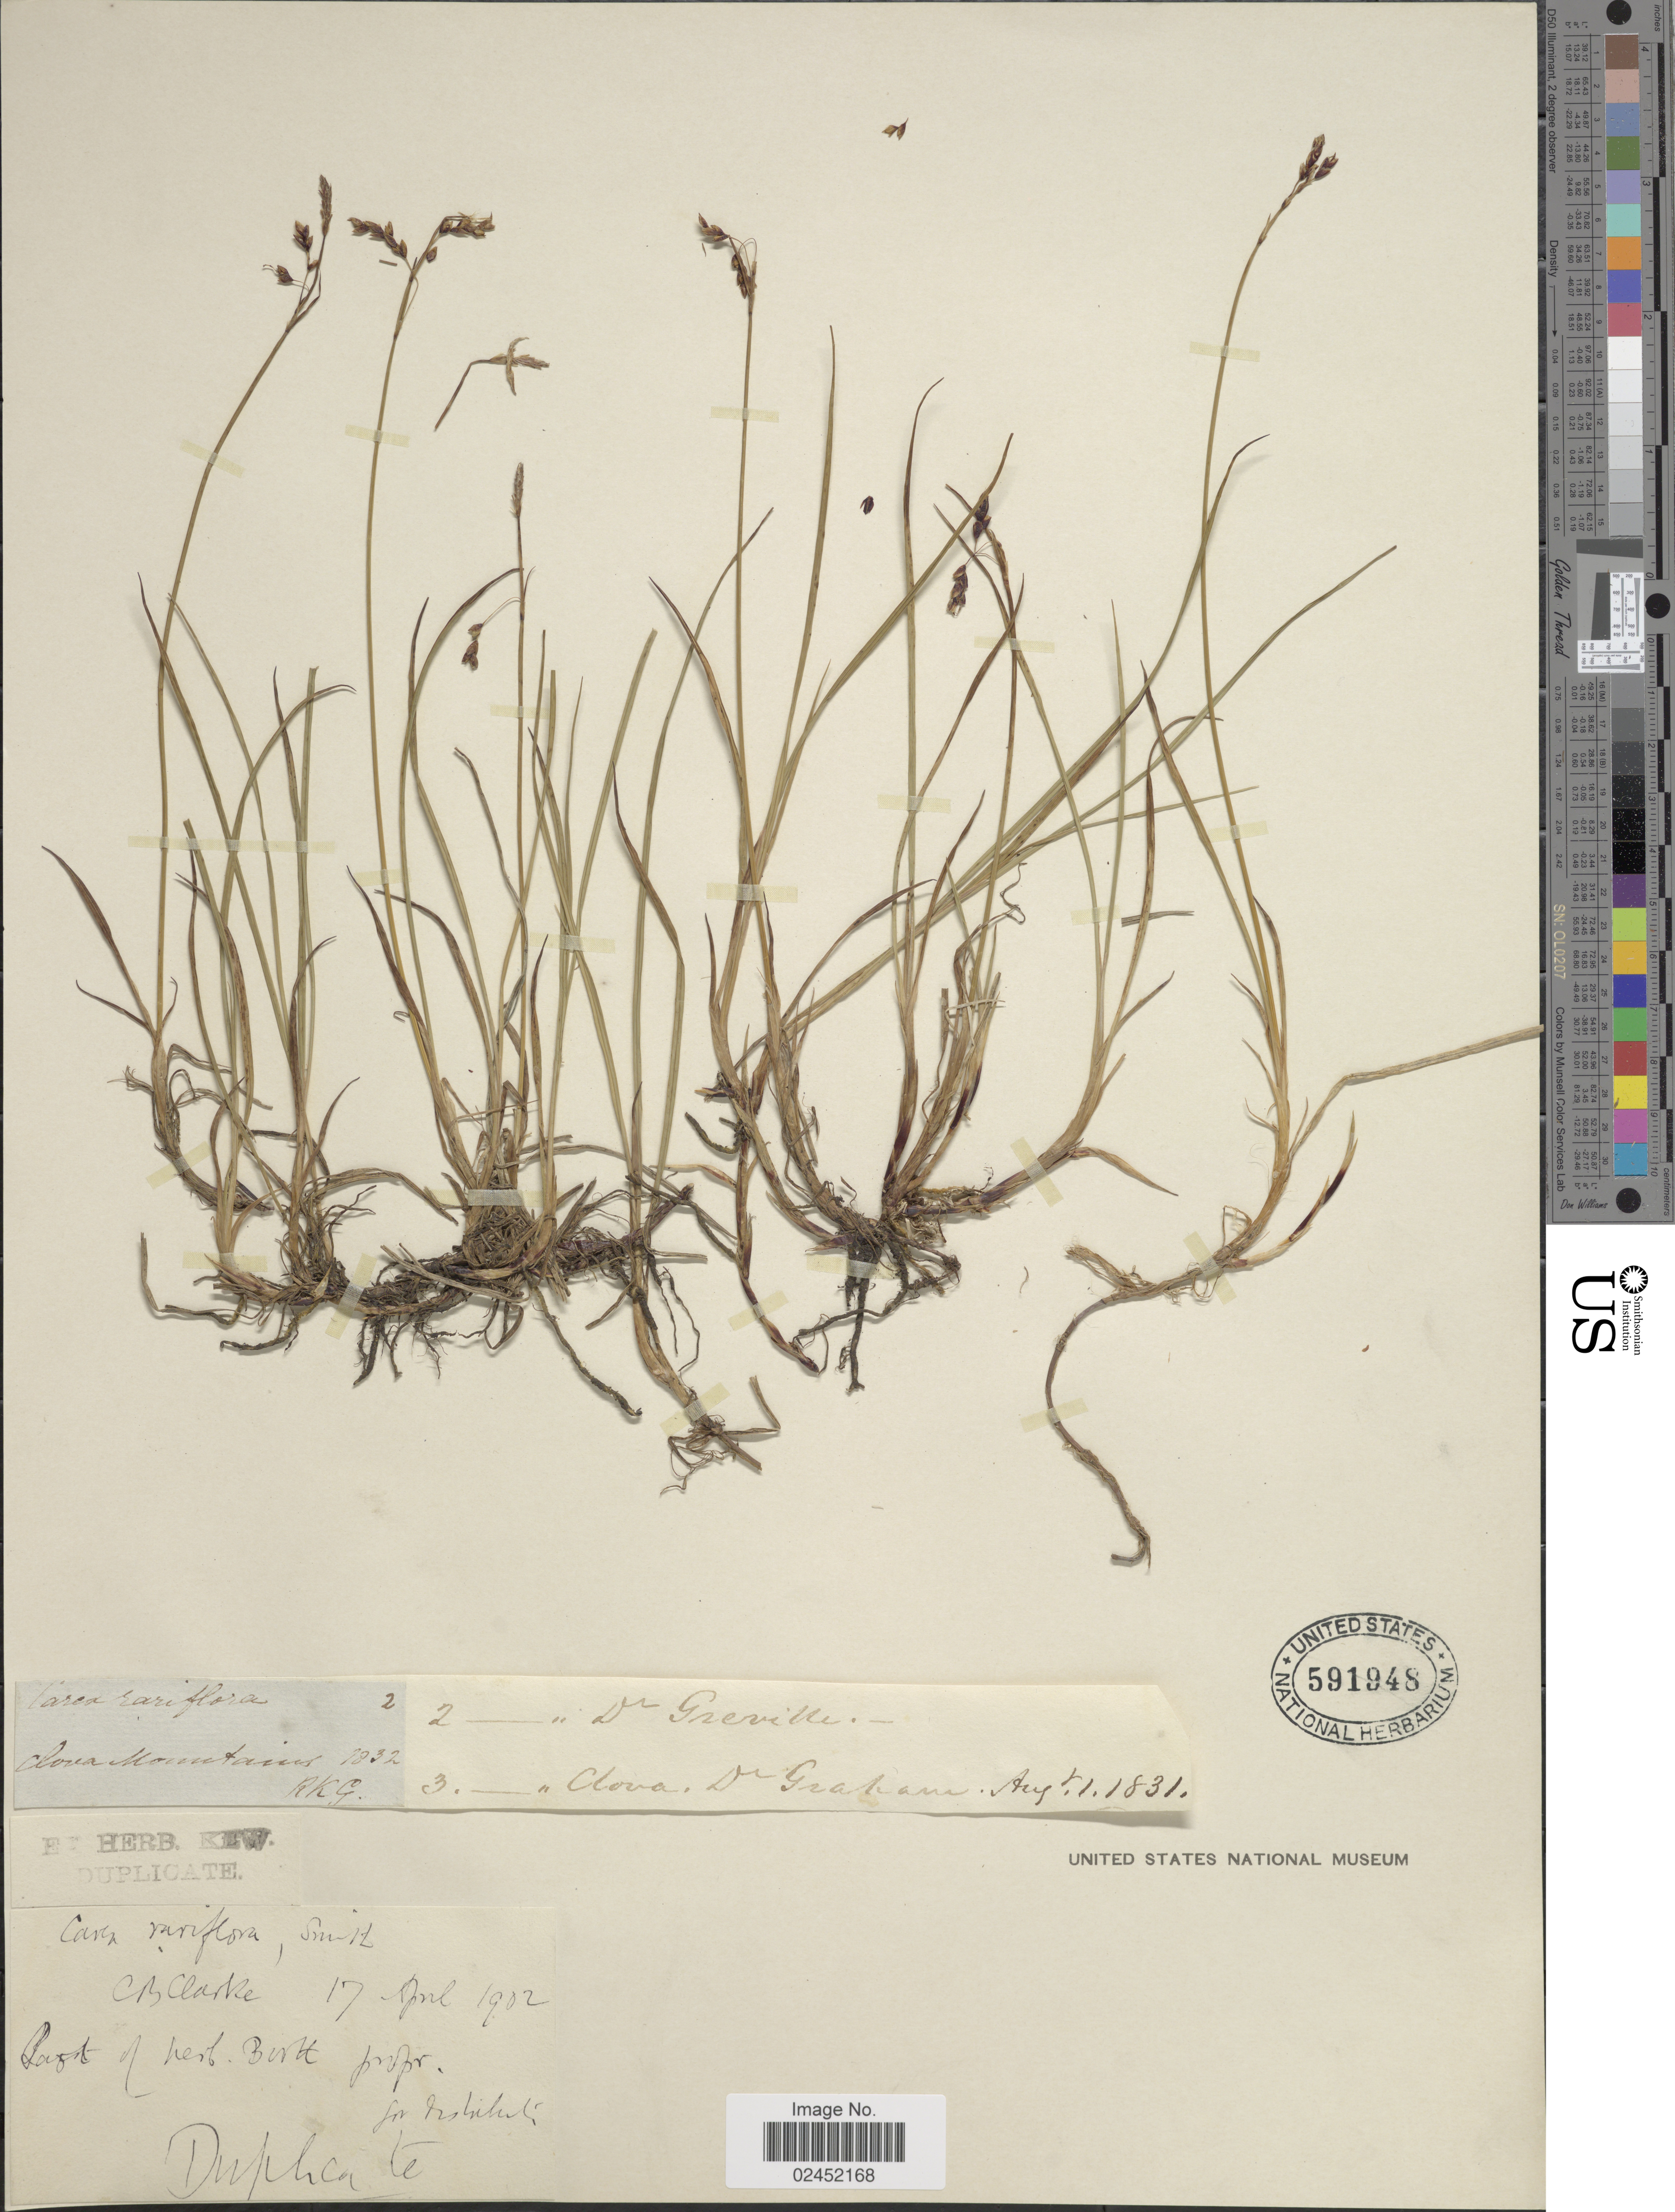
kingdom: Plantae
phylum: Tracheophyta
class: Liliopsida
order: Poales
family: Cyperaceae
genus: Carex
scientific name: Carex rariflora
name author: (Wahlenb.) Sm.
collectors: R. K. Greville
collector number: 2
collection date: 1832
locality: Clova Mountains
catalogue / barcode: US 591948